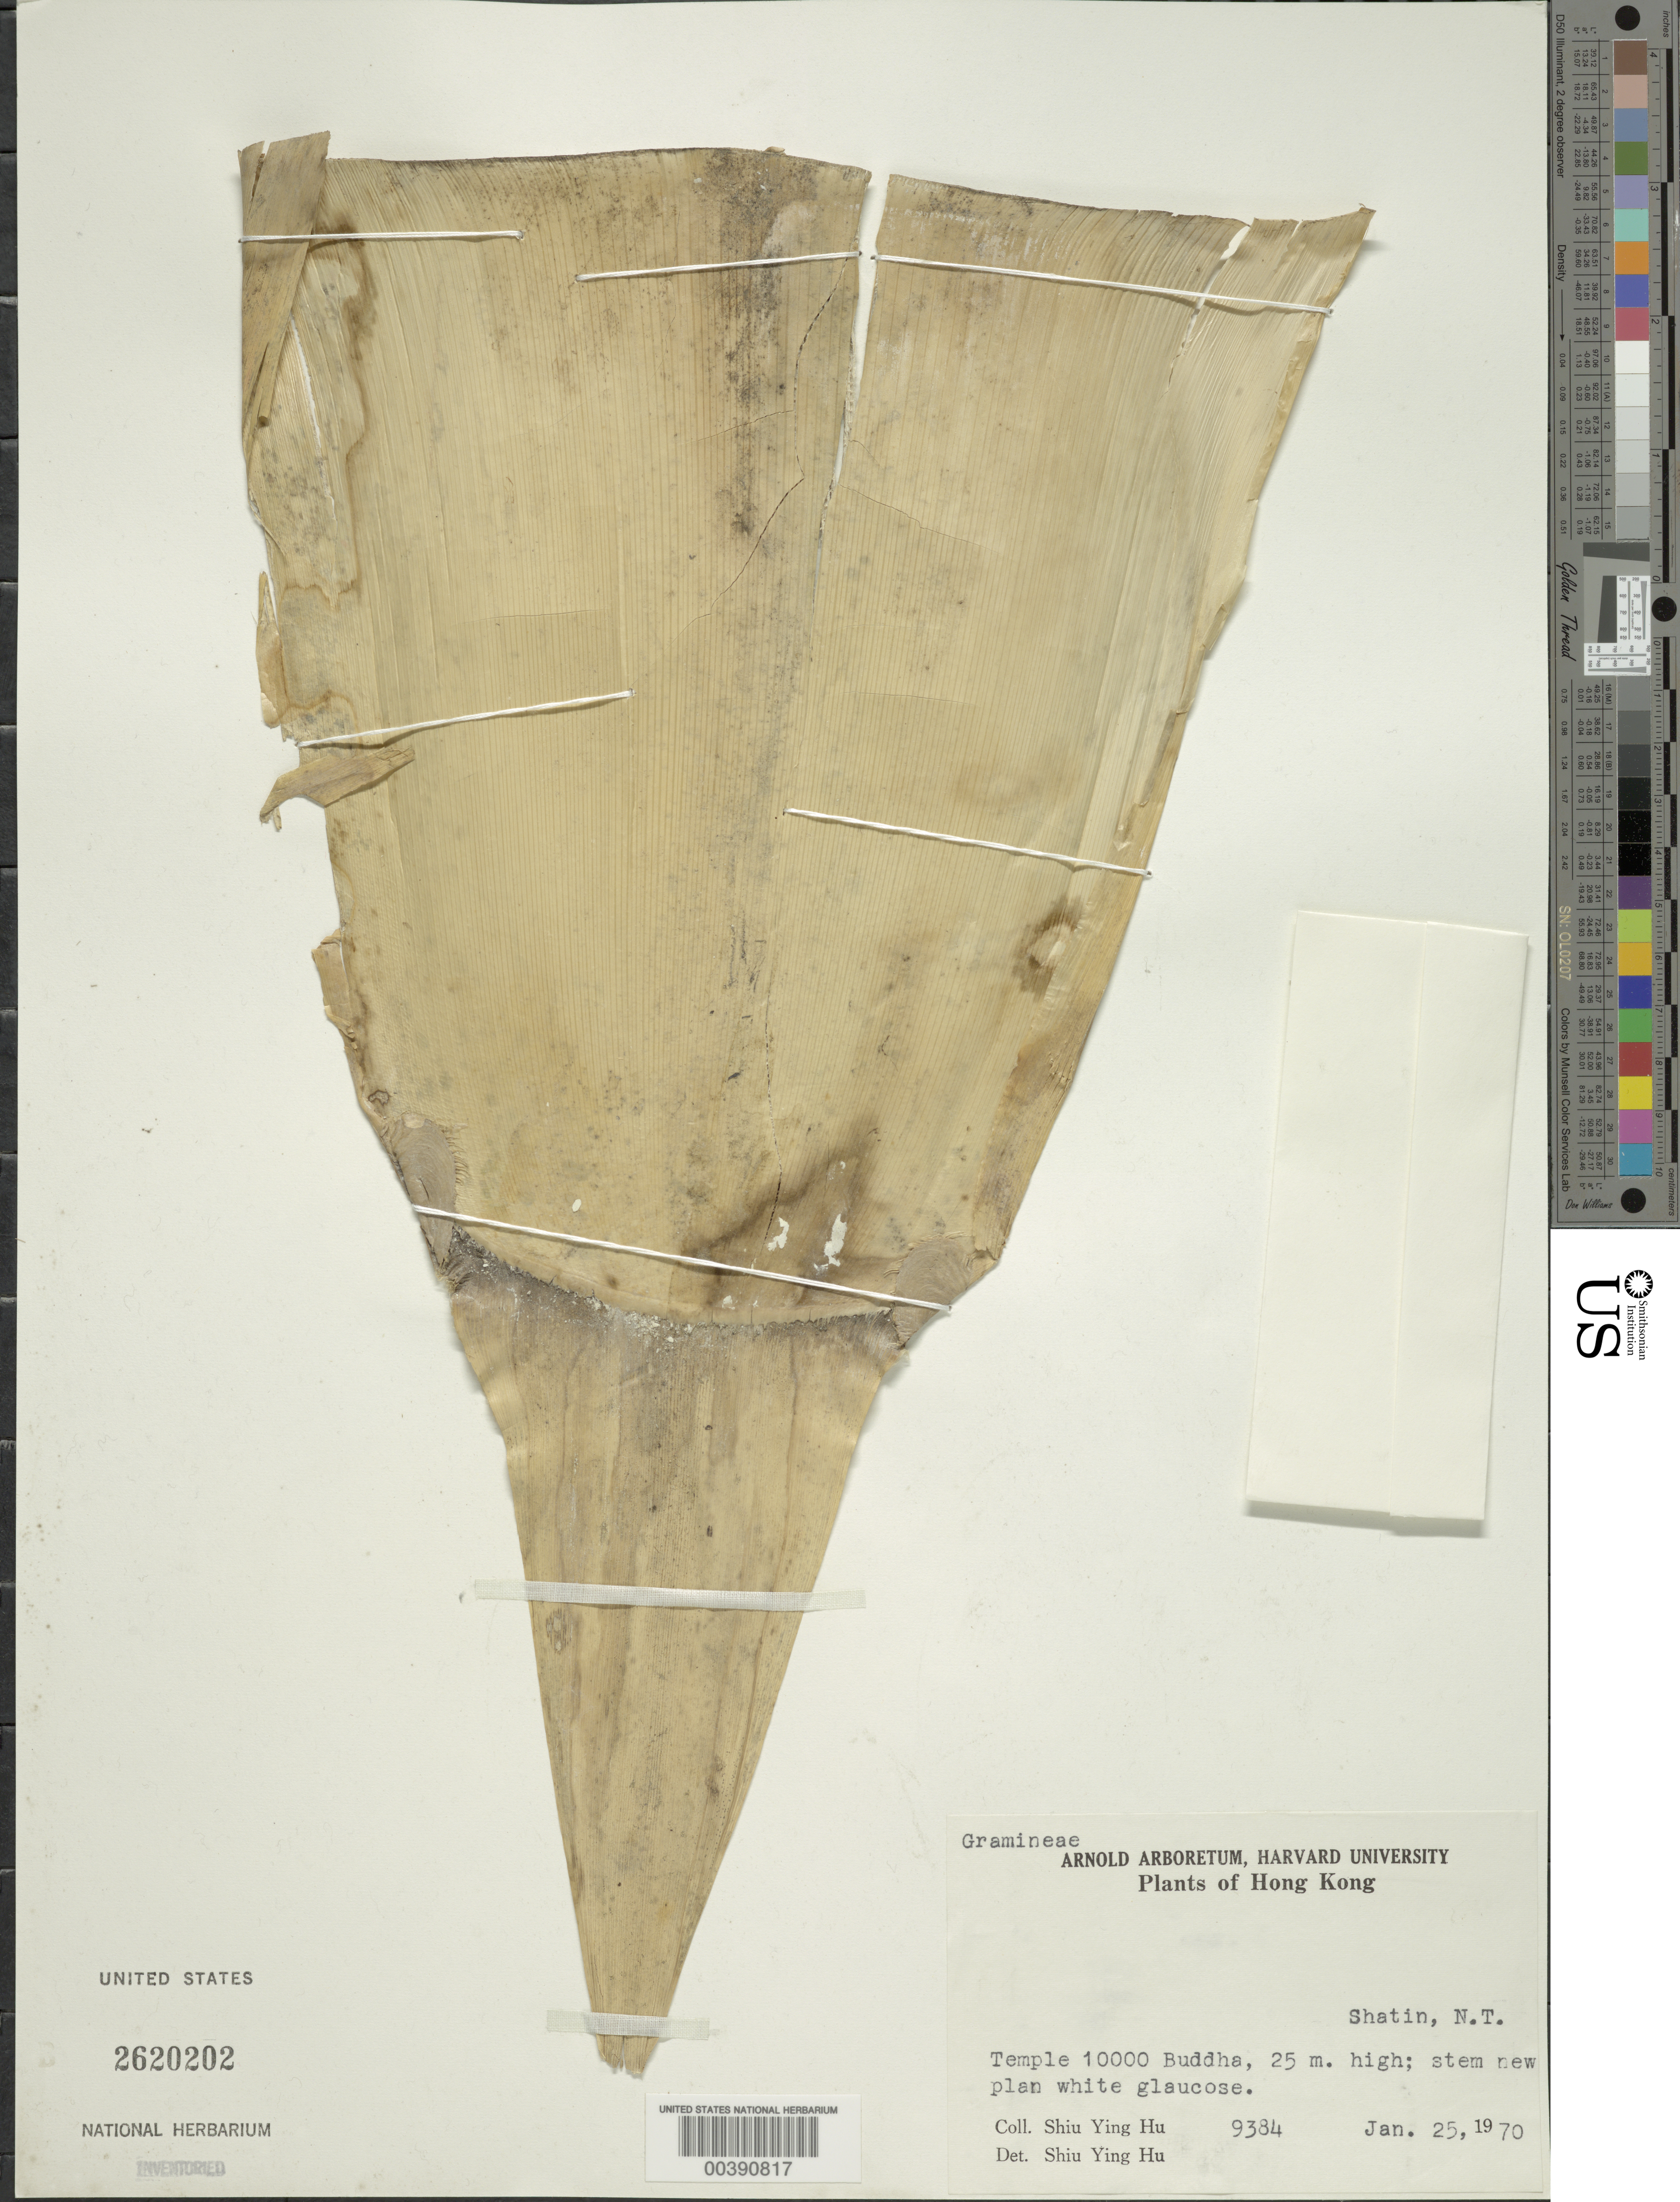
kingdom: Plantae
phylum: Tracheophyta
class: Liliopsida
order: Poales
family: Poaceae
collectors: Y. Shiu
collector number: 9384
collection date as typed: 25 Jan 1970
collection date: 1970-01-25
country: China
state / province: Hong Kong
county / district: New Territories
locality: Shatin, temple 10000 buddha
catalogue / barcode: US 2620202